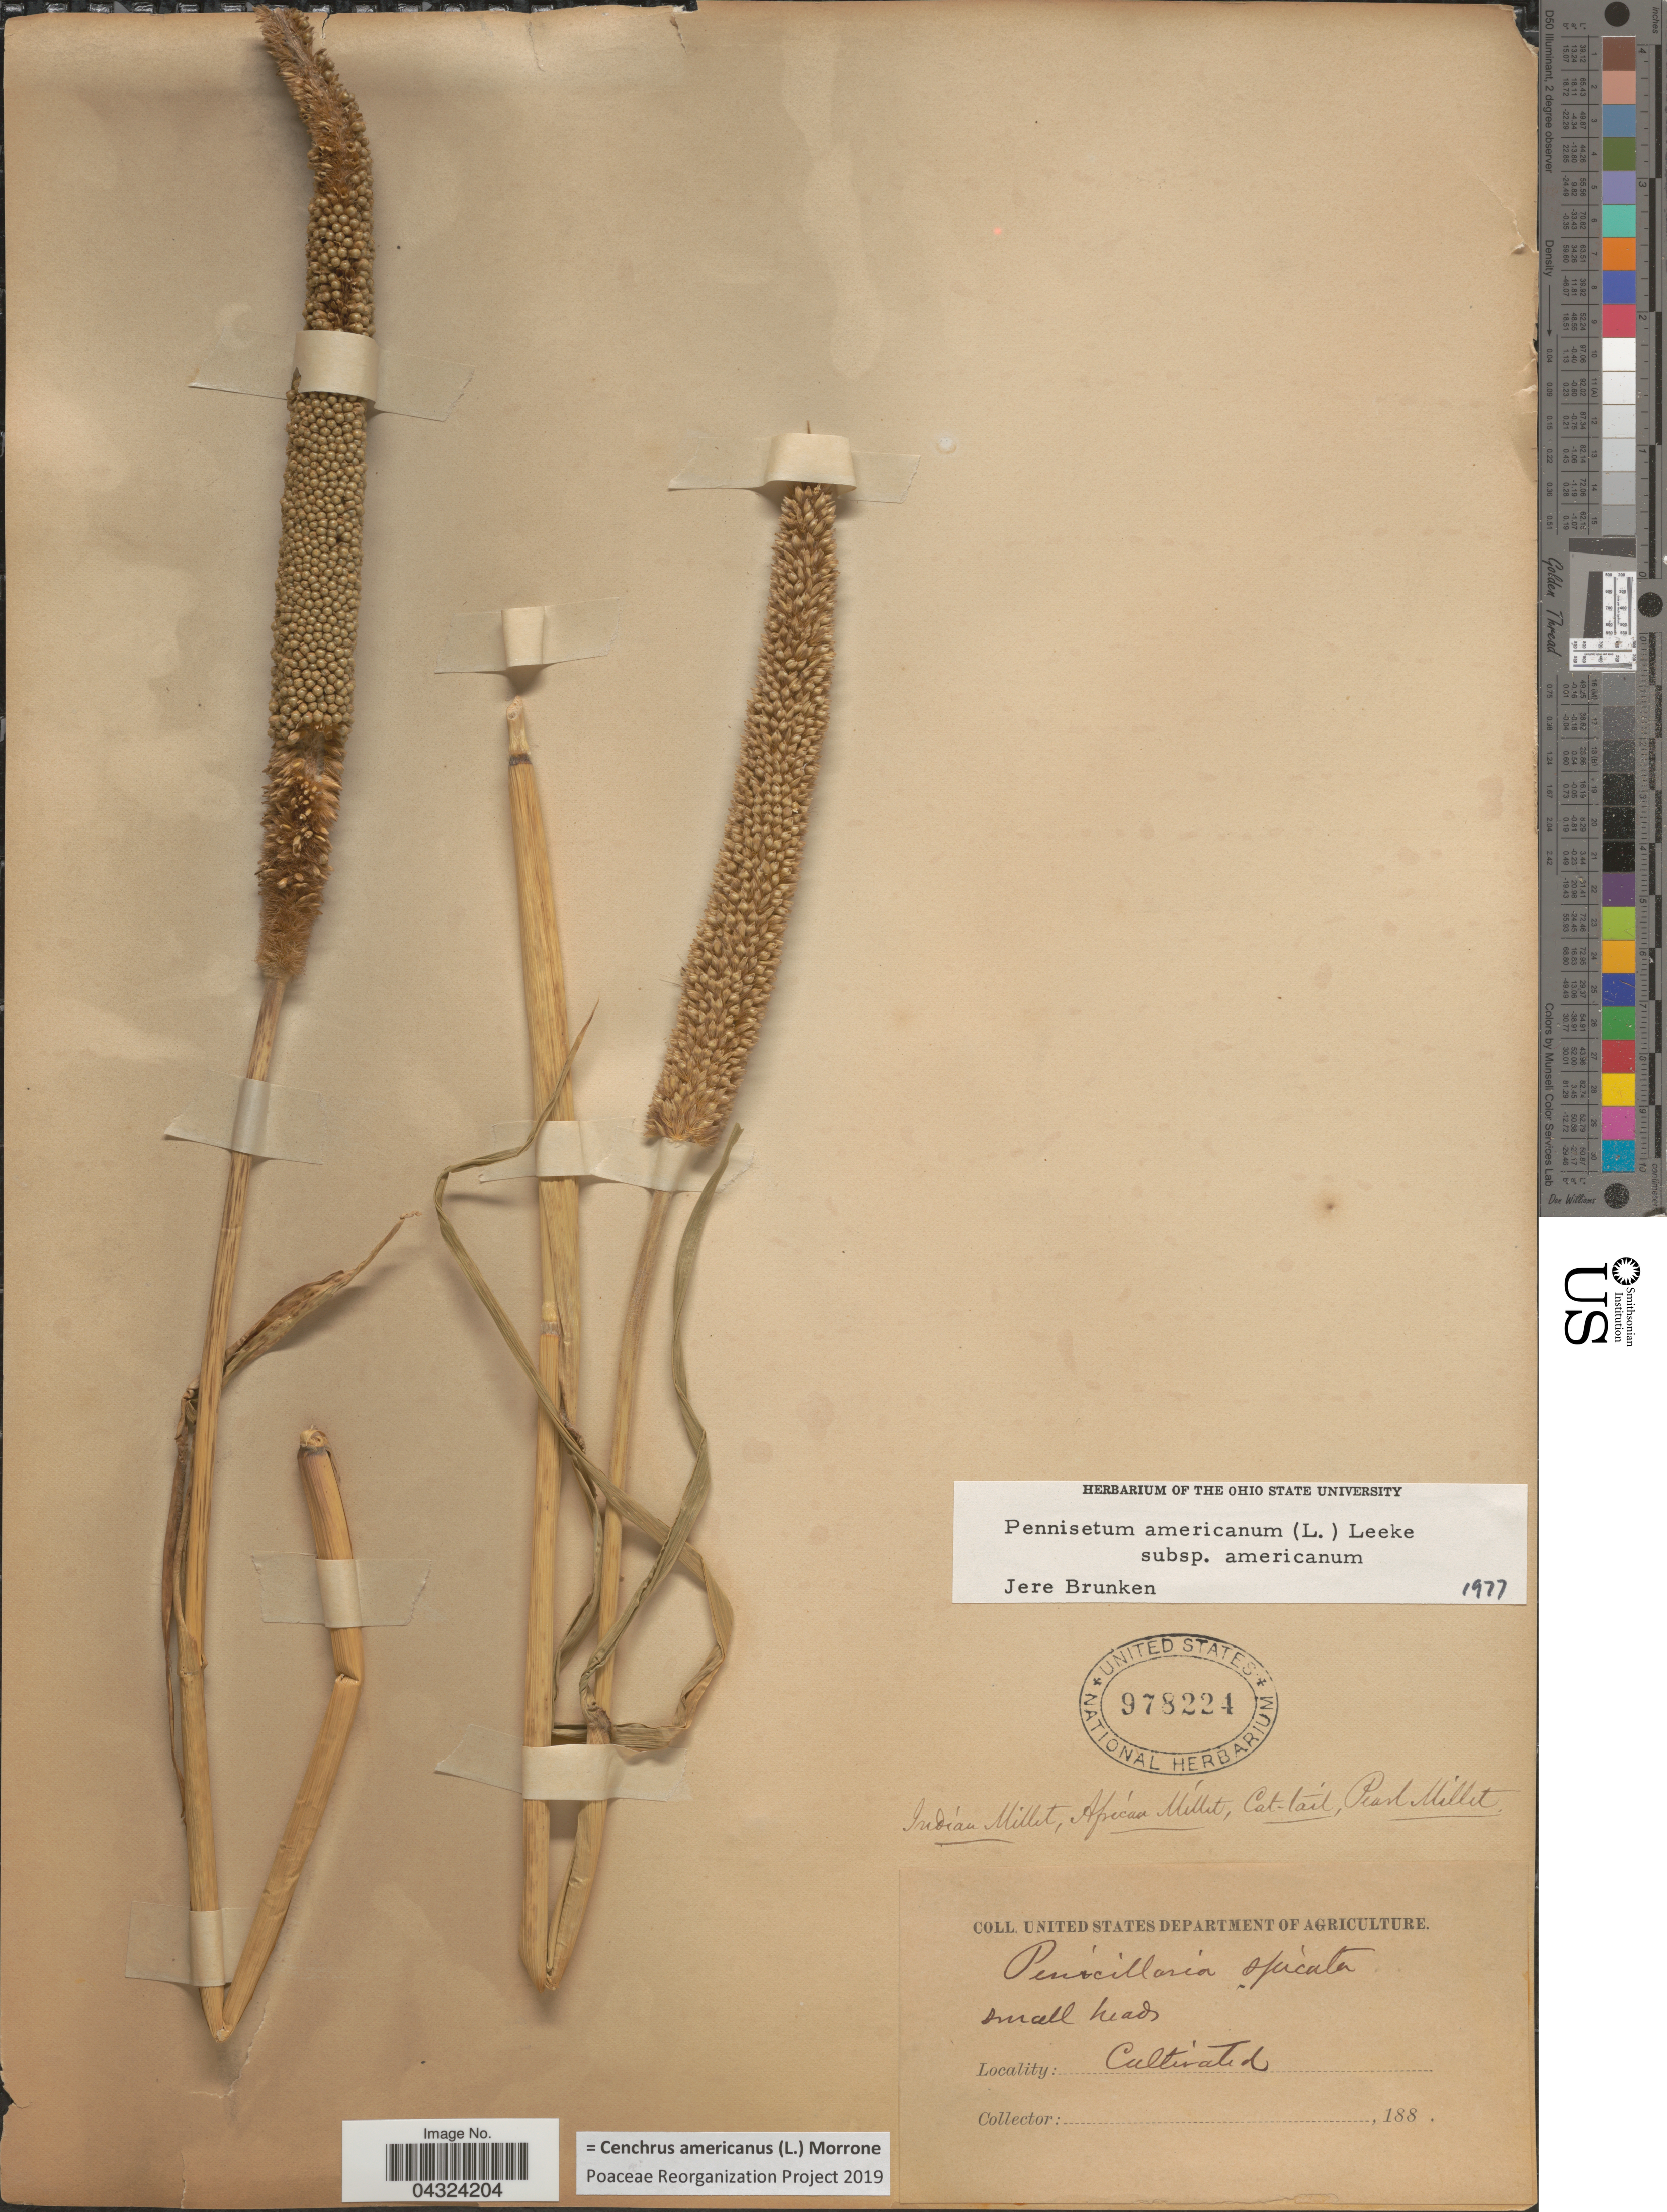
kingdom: Plantae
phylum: Tracheophyta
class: Liliopsida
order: Poales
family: Poaceae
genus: Cenchrus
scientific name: Cenchrus americanus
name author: (L.) Morrone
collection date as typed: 188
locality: Indian Millet, African Millet, Cat/tail, Pearl Millet. Cultivated.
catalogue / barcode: US 978224